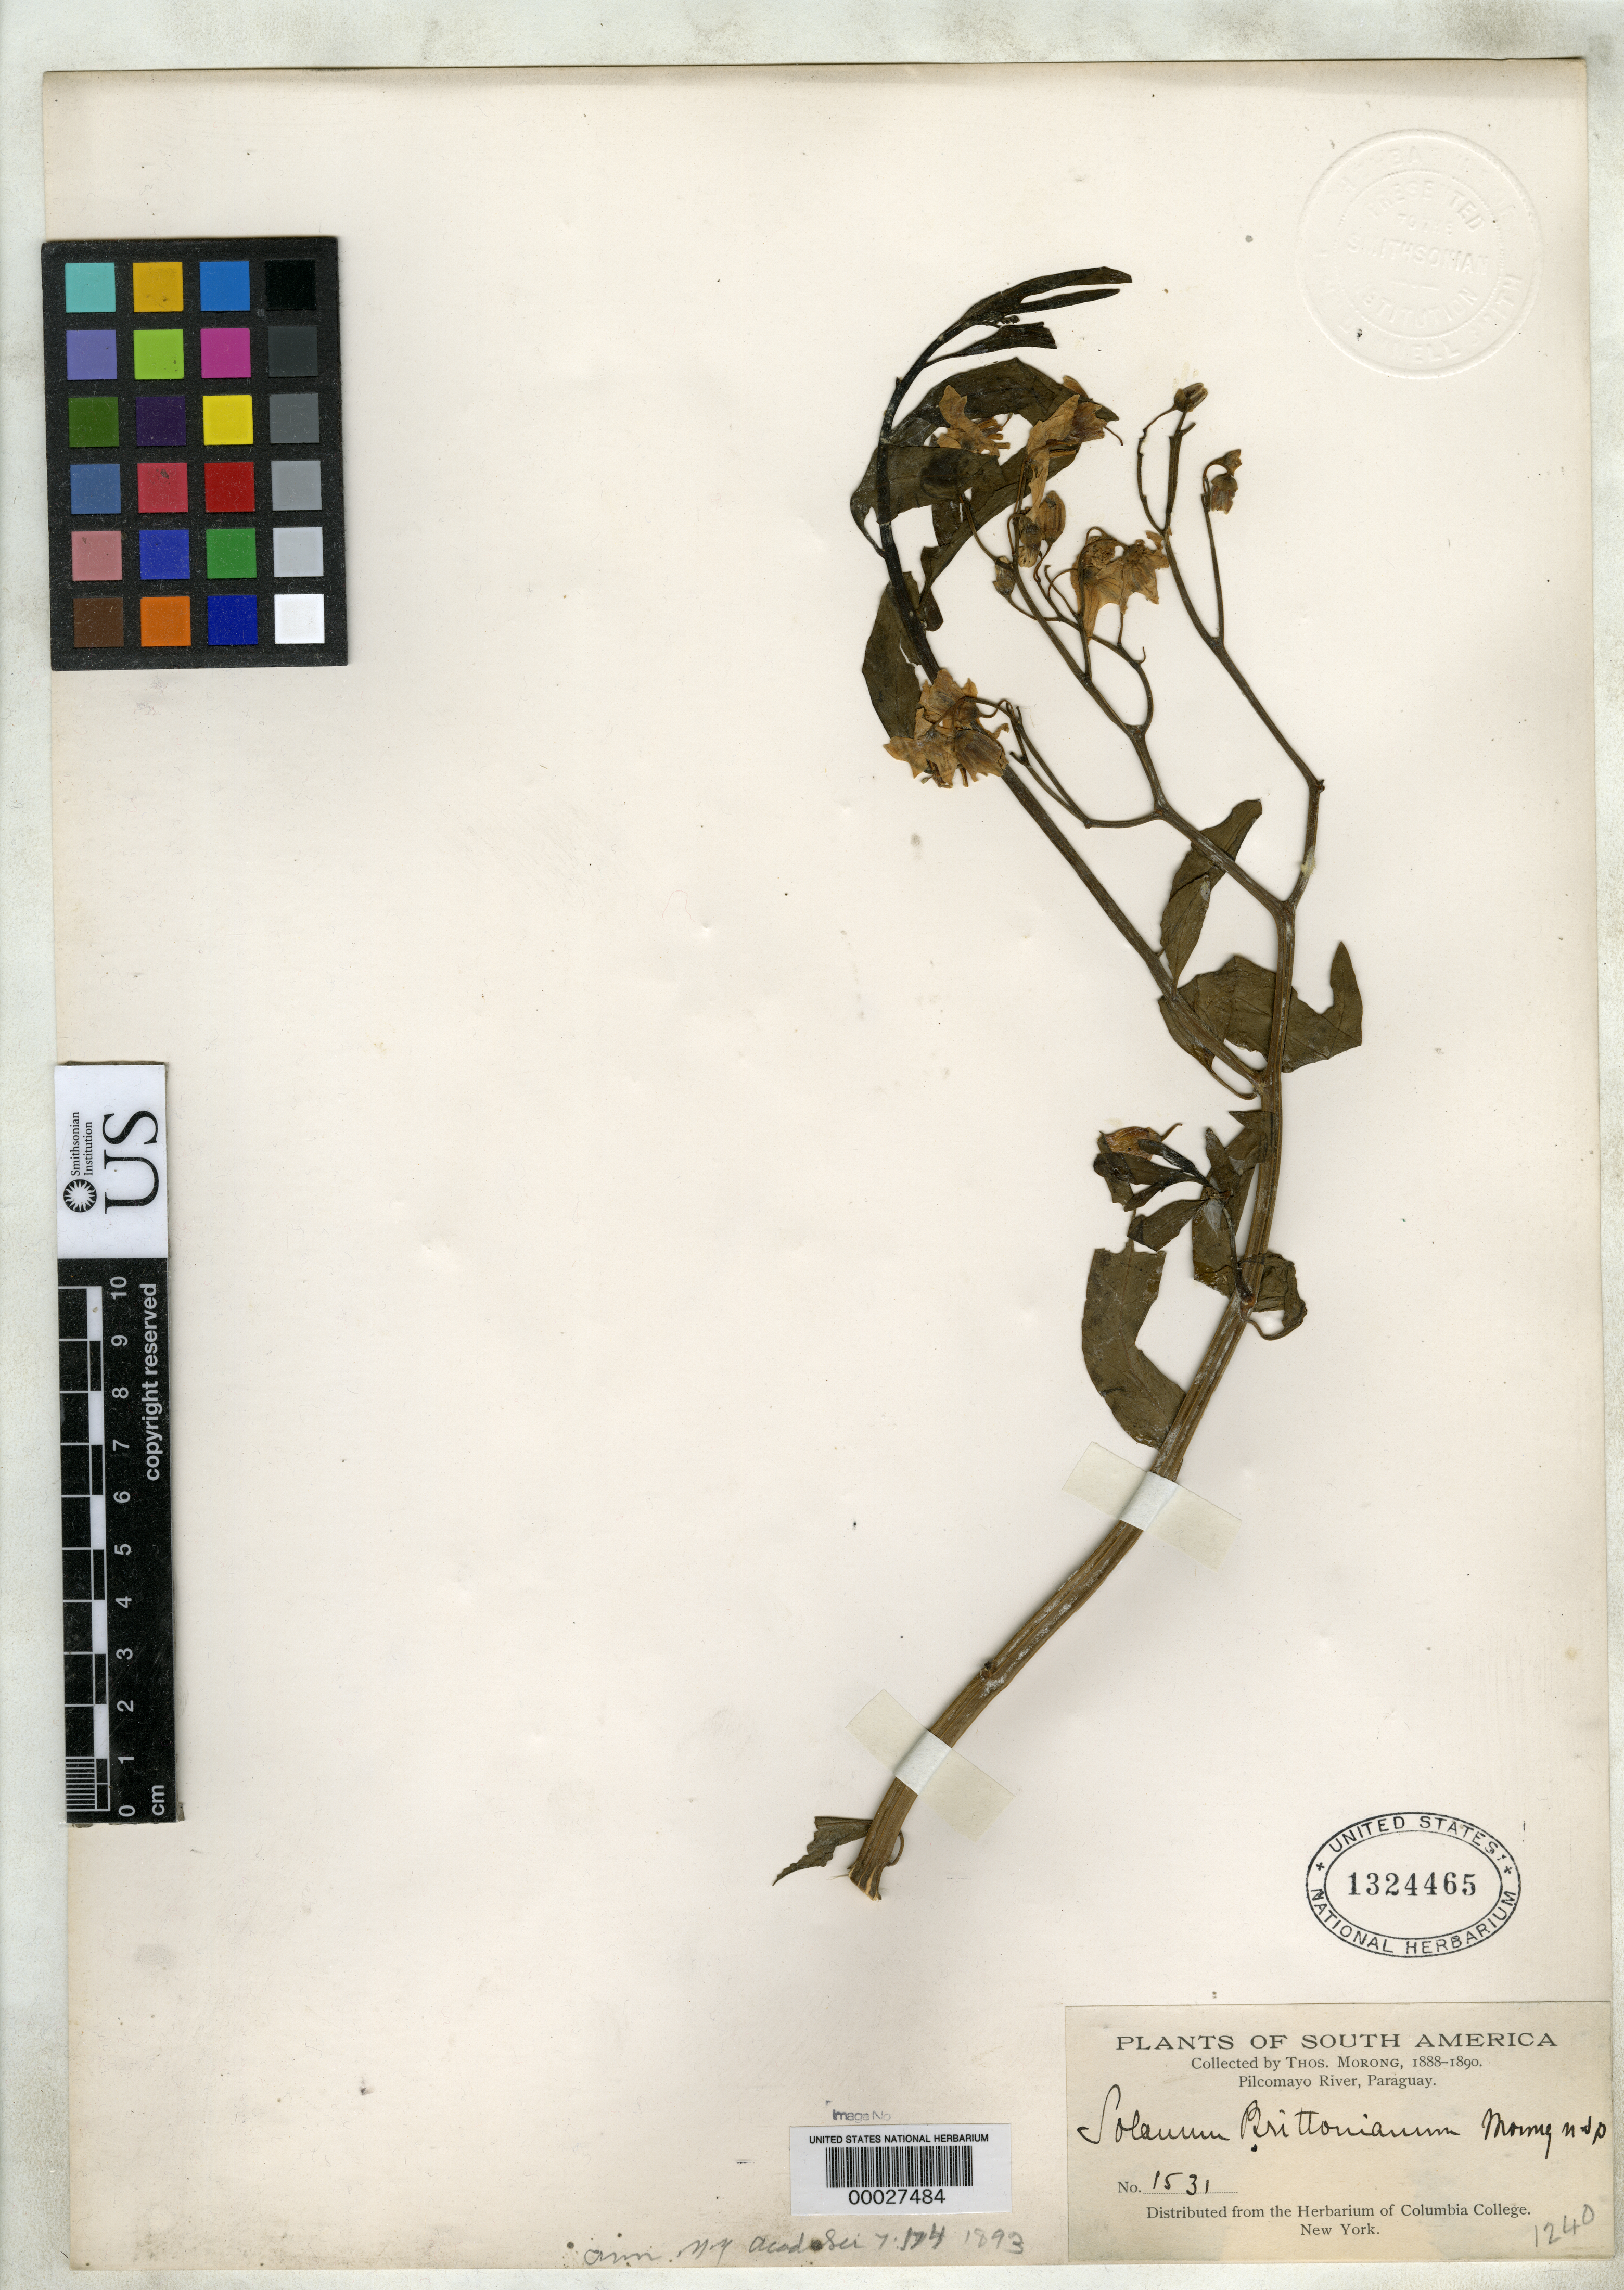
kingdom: Plantae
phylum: Tracheophyta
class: Magnoliopsida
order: Solanales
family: Solanaceae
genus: Solanum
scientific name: Solanum brittonianum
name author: Morong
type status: Isotype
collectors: T. Morong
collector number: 1531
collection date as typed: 1888 to -- --- 1890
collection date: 1888/1890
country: Paraguay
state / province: Boquerón / Presidente Hayes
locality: Pilcomayo River.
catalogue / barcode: US 1324465